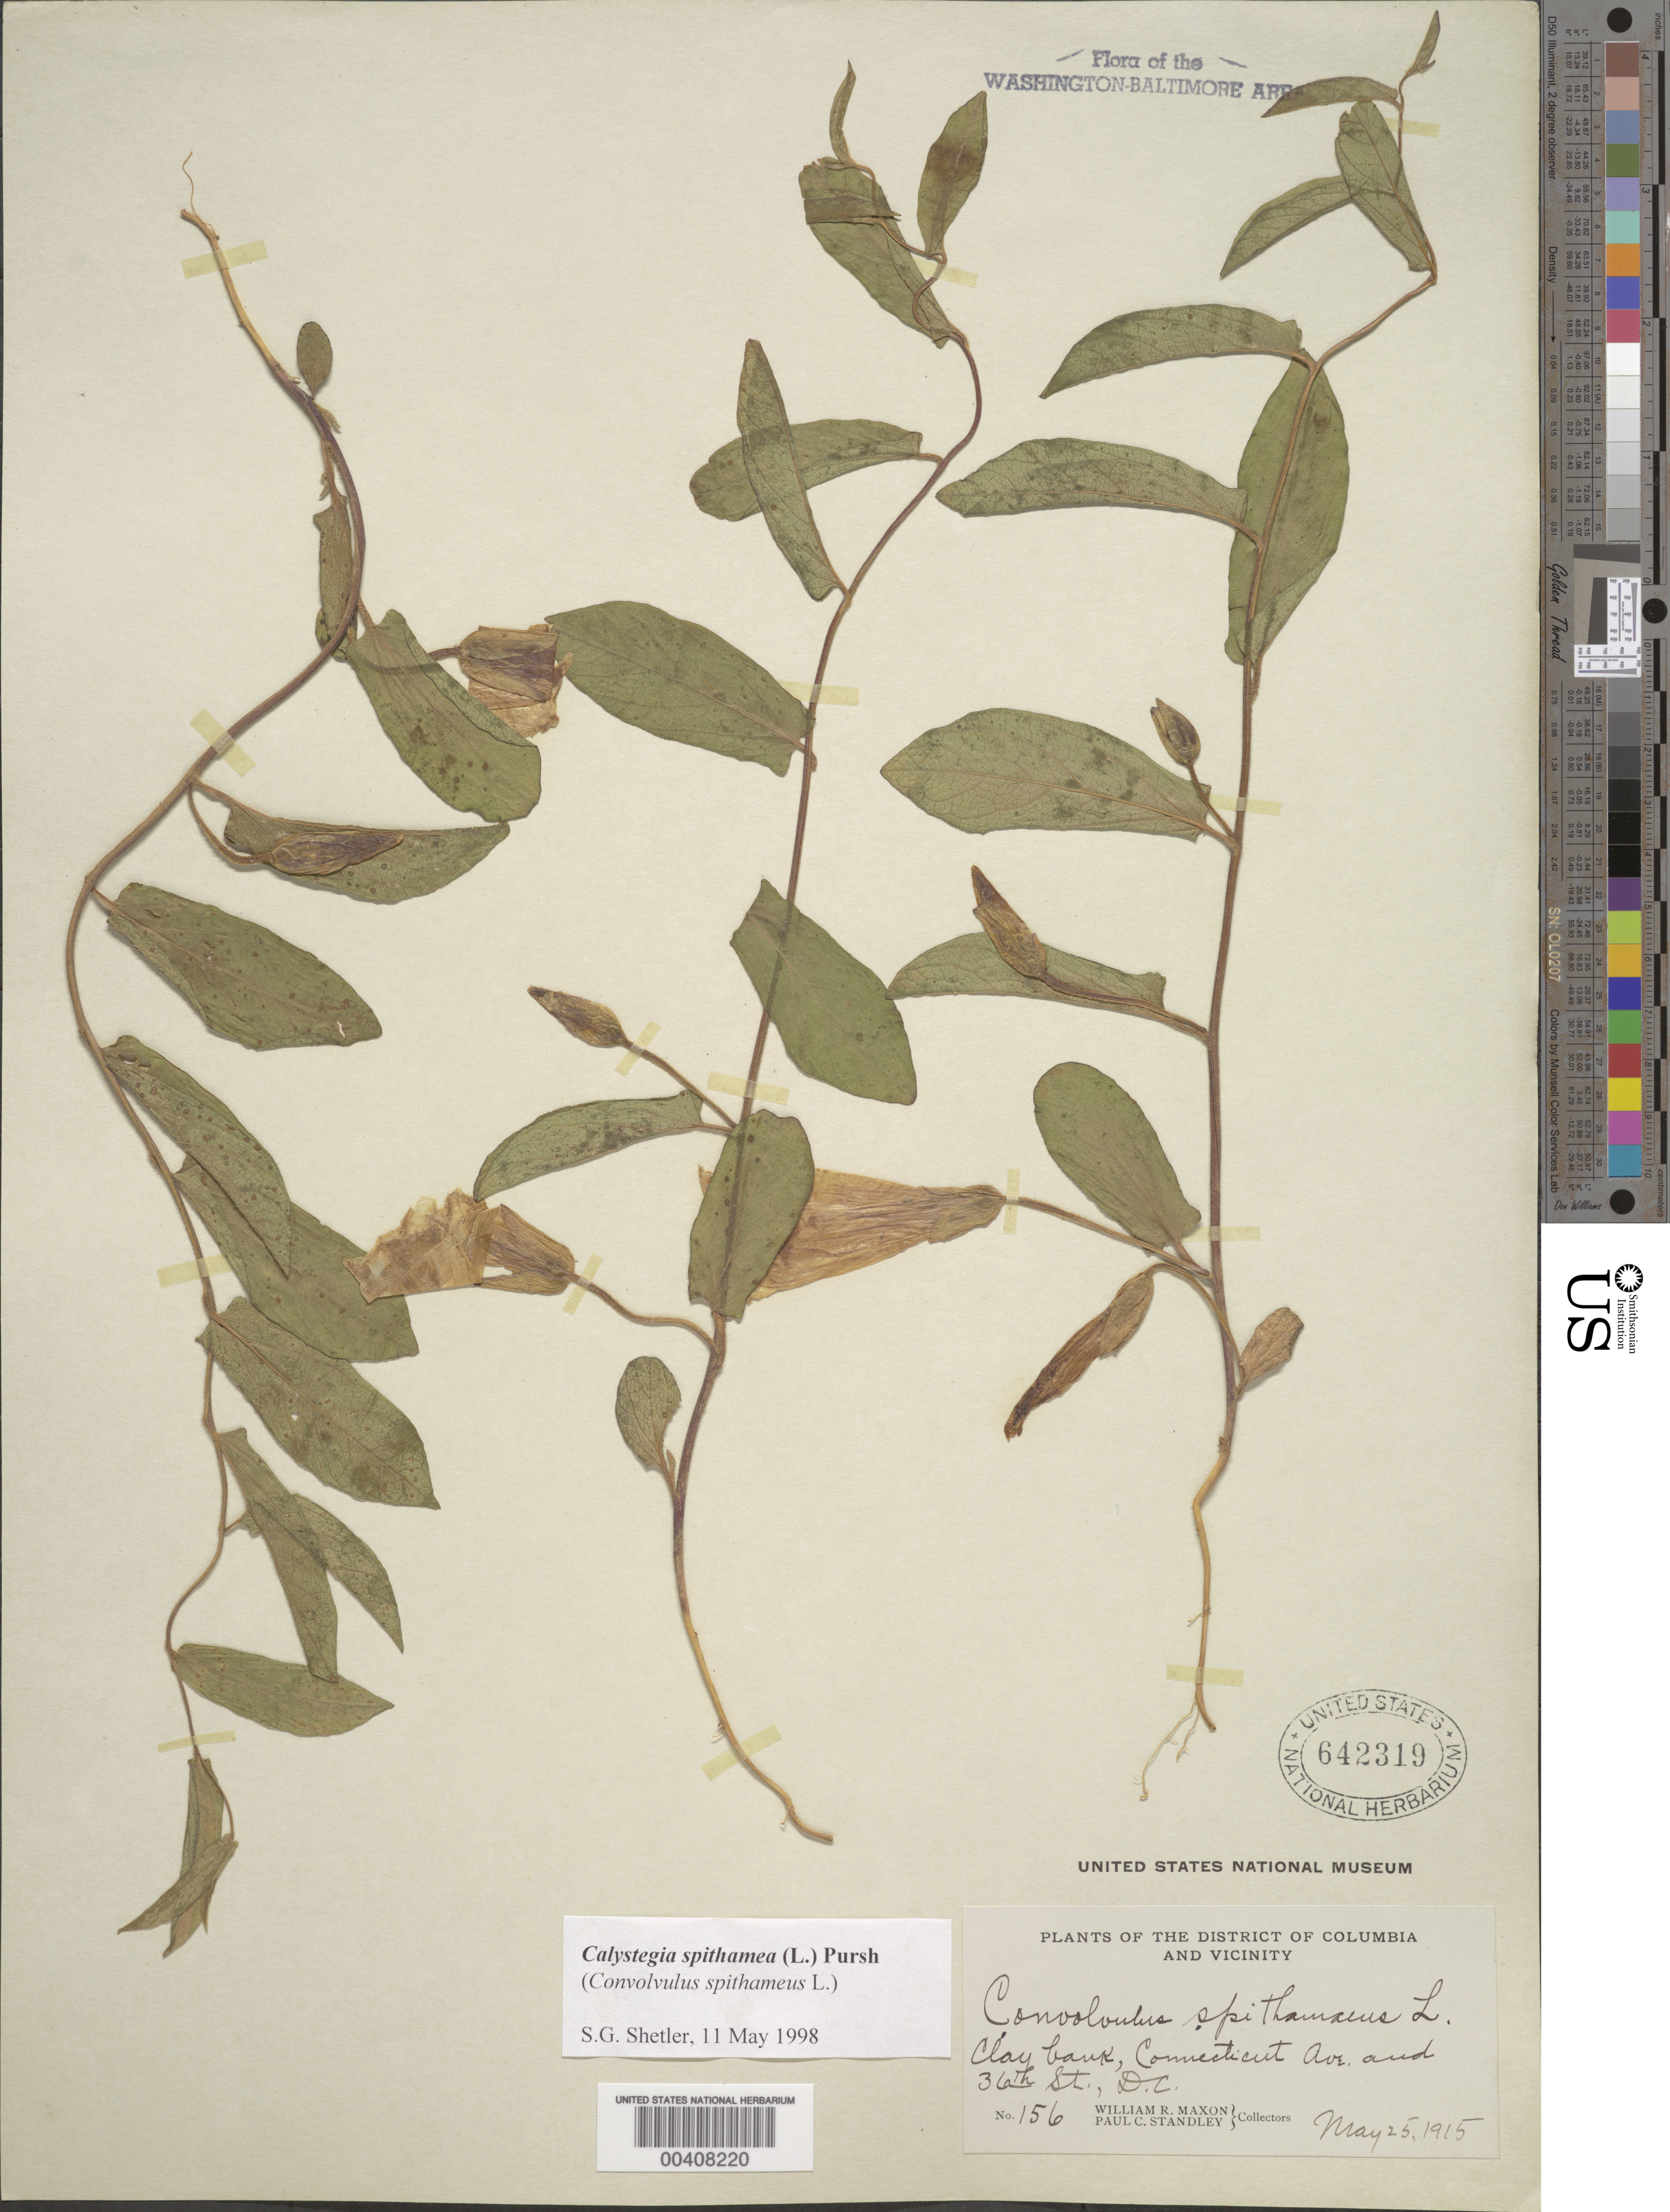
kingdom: Plantae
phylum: Tracheophyta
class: Magnoliopsida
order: Solanales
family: Convolvulaceae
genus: Calystegia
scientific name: Calystegia spithamaea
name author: (L.) Pursh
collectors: W. R. Maxon & P. C. Standley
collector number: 156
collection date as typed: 25 May 1915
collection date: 1915-05-25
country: United States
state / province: District of Columbia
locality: Connecticut Ave. and 36th St.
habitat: Clay bank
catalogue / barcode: US 642319